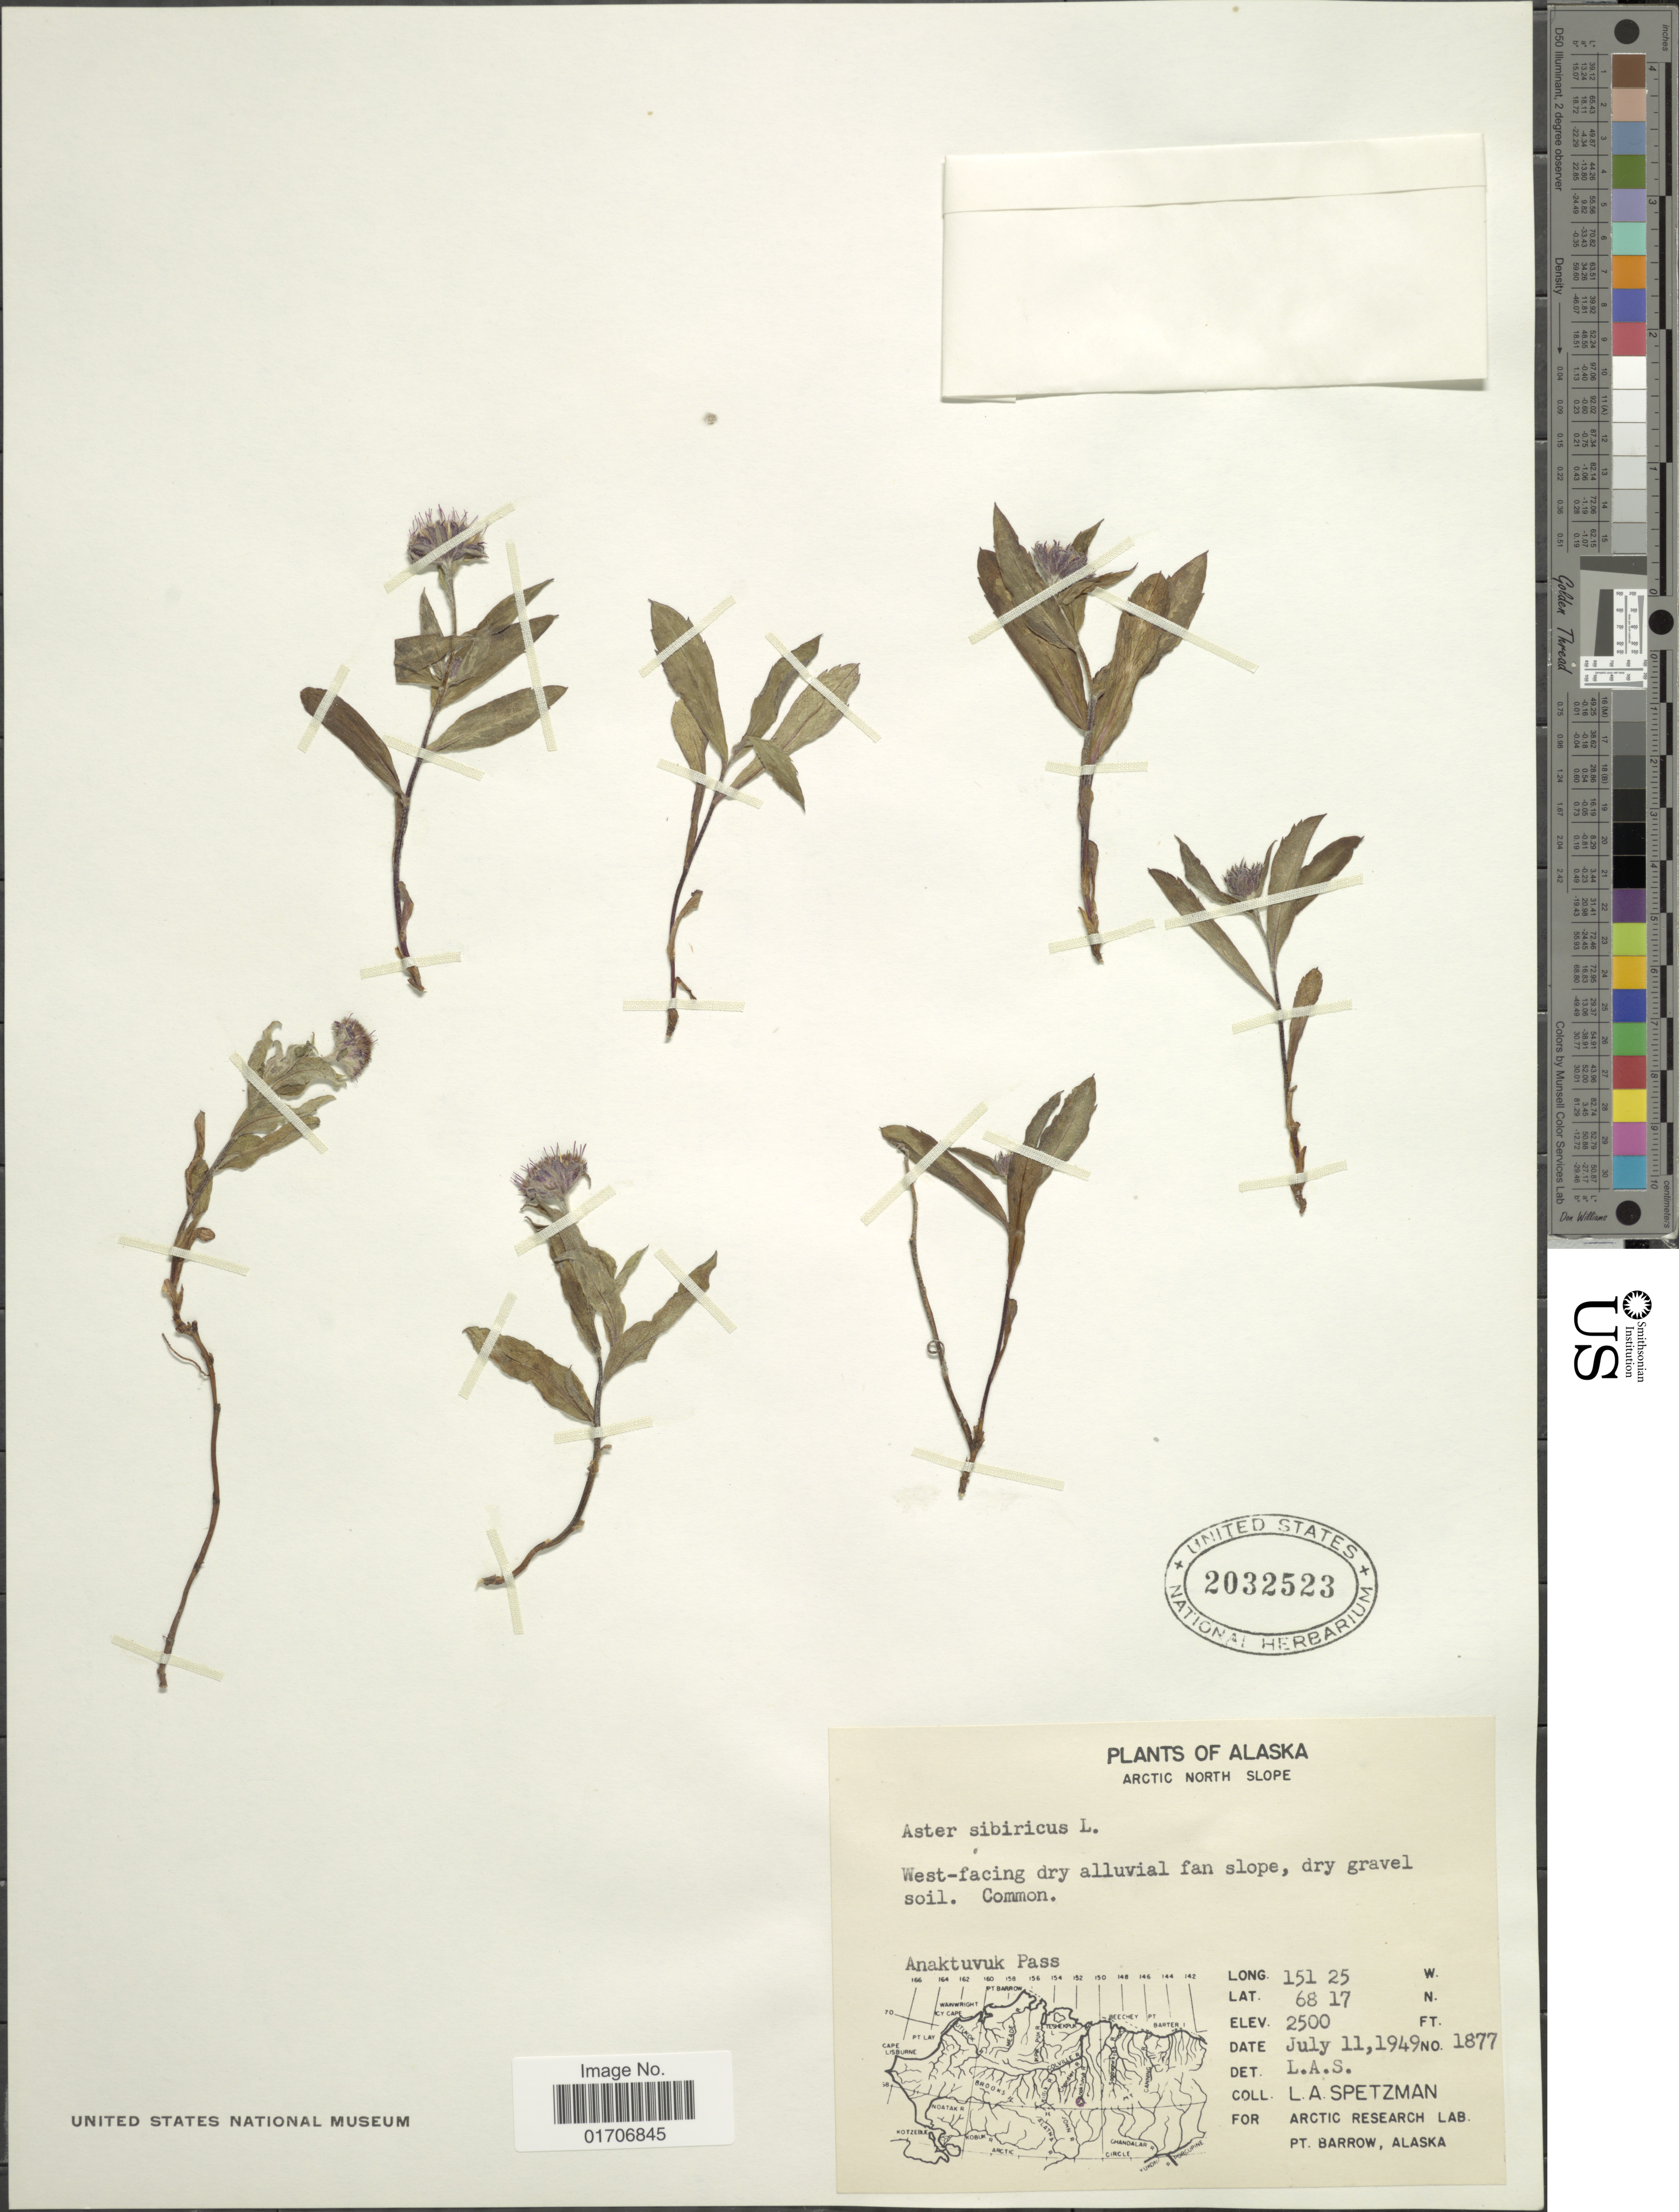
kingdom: Plantae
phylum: Tracheophyta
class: Magnoliopsida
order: Asterales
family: Asteraceae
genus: Eurybia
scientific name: Eurybia sibirica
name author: (L.) G.L. Nesom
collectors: L. Spetzman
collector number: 1877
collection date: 1949-07-11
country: United States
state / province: Alaska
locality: Arctic North Slope. Anaktuvuk Pass.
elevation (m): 762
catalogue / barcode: US 2032523